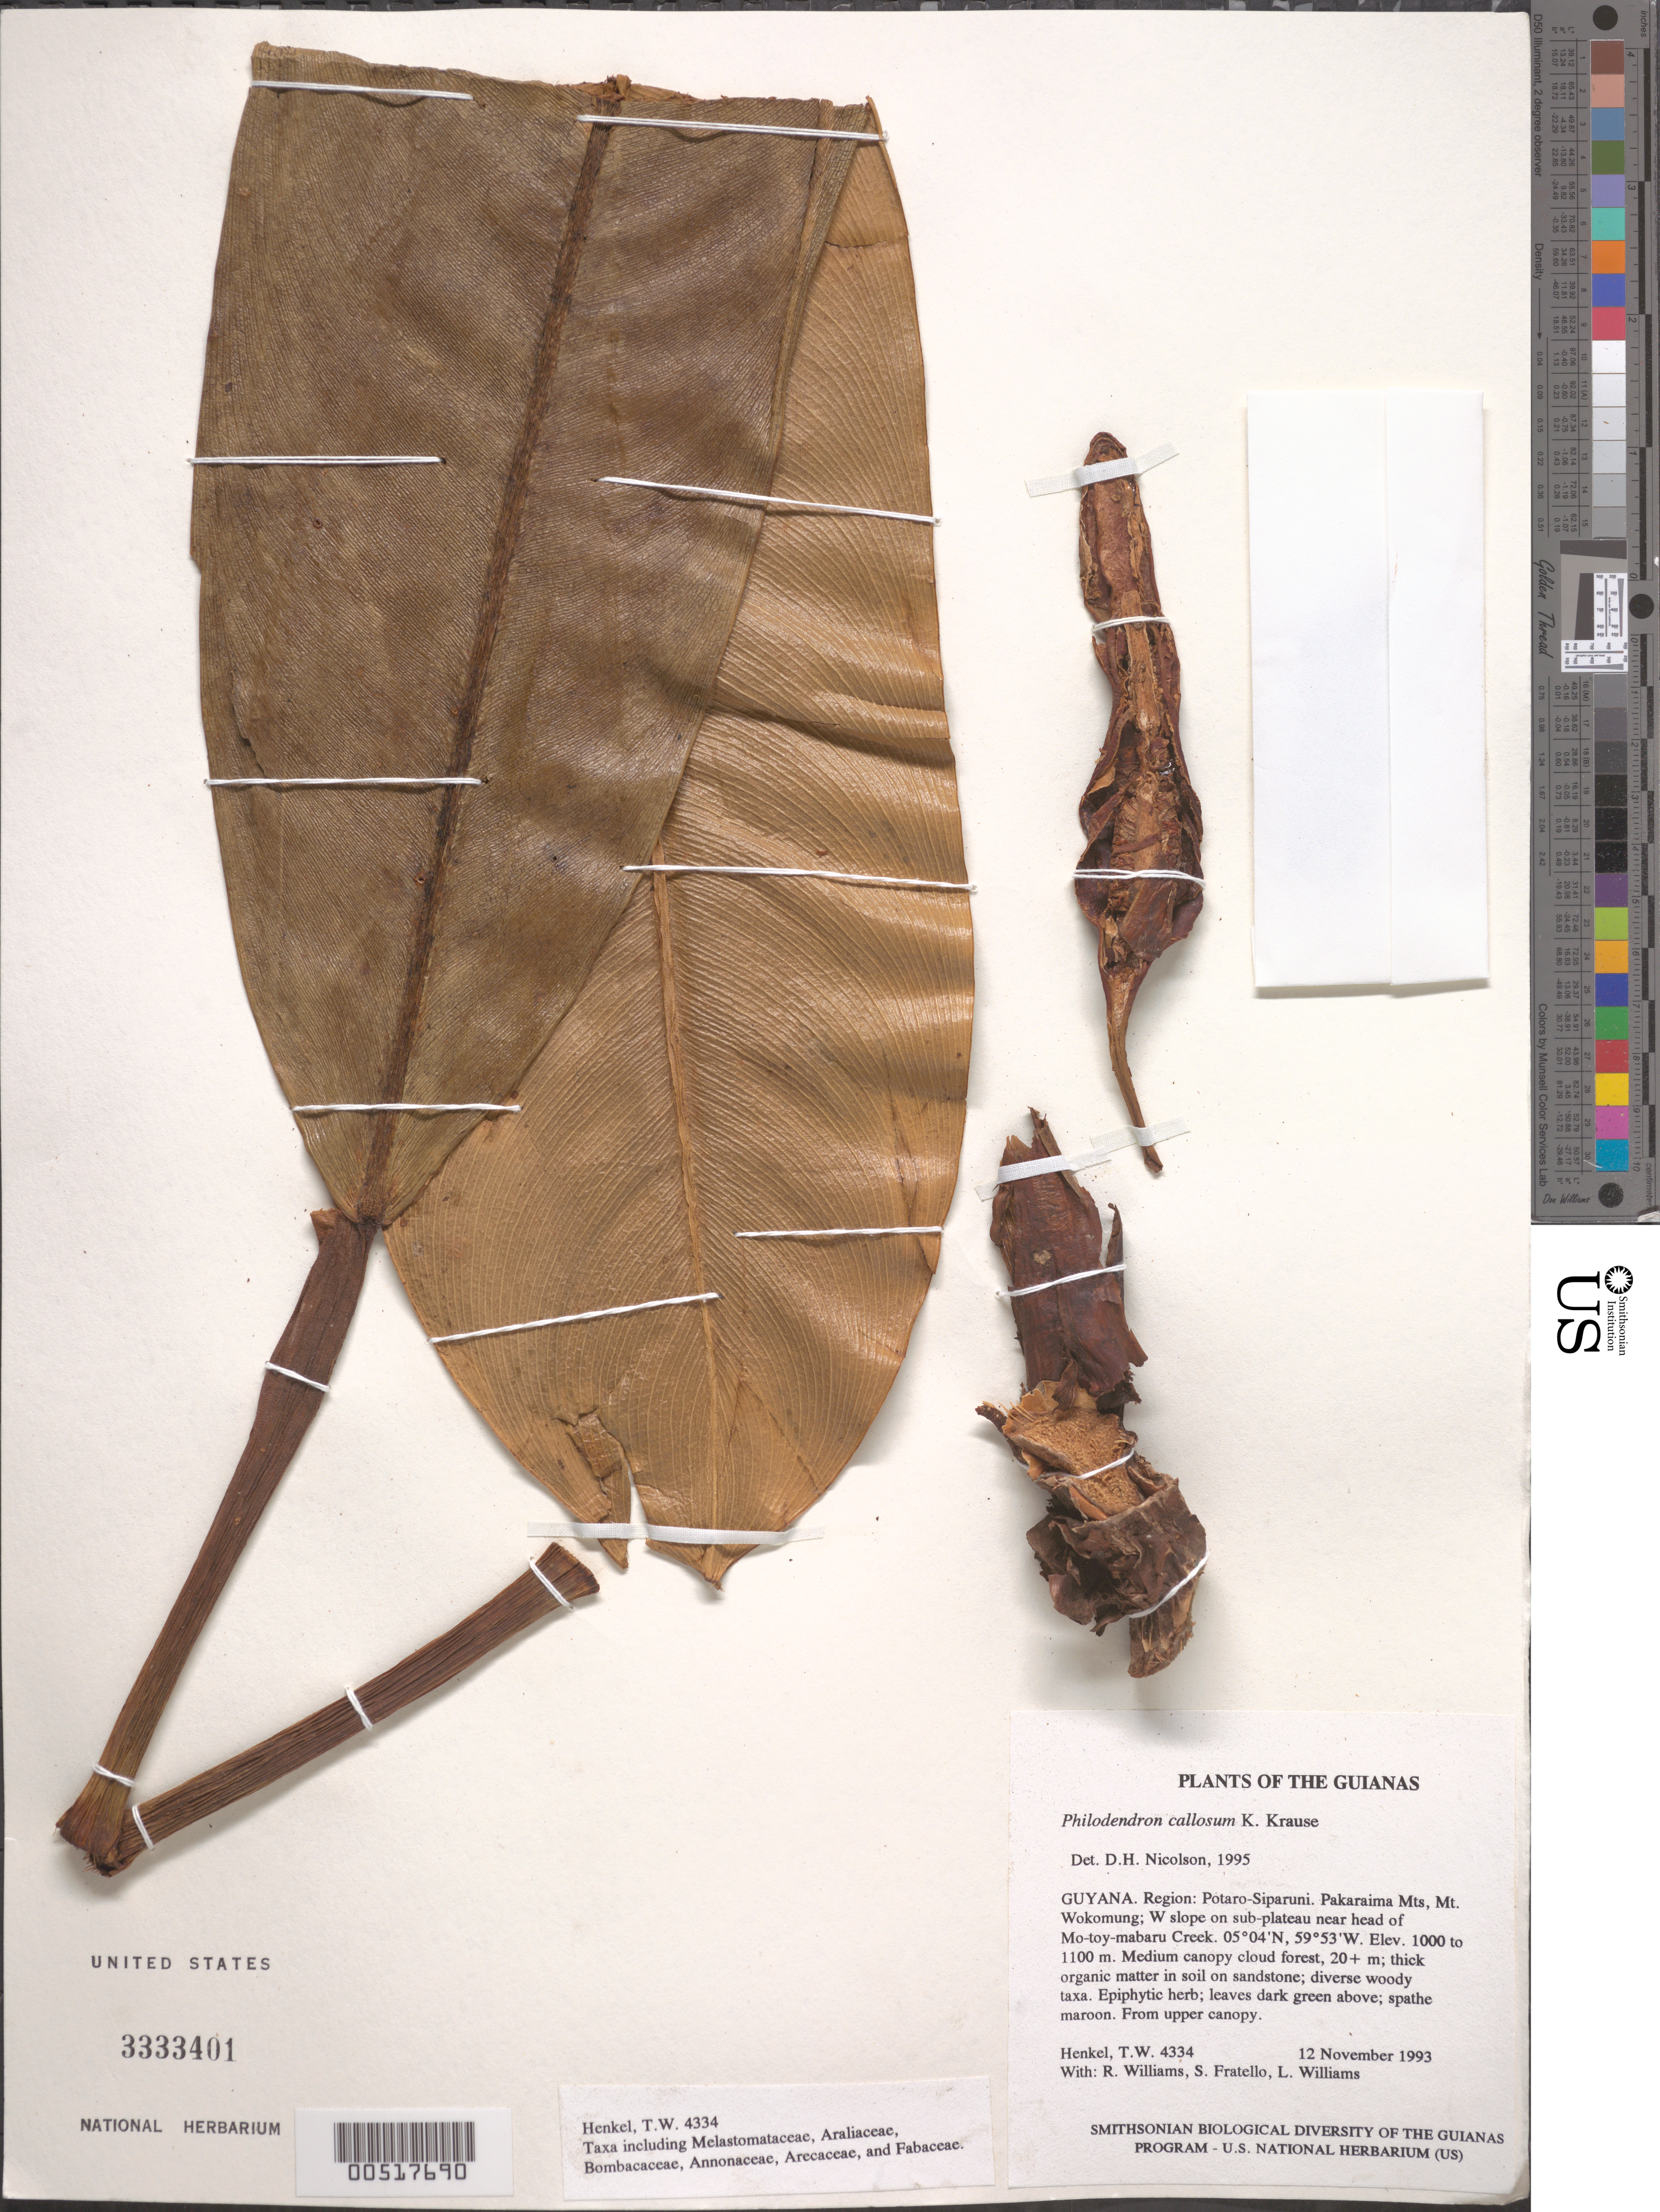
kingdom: Plantae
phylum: Tracheophyta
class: Liliopsida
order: Alismatales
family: Araceae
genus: Philodendron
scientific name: Philodendron callosum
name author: K. Krause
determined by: Nicolson, Dan H.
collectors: T. Henkel, R. Williams, S. Fratello & L. Williams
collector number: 4334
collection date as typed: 12 November 1993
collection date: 1993-11-12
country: Guyana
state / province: Potaro-Siparuni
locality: Pakaraima Mts, Mt. Wokomung; W slope on sub-plateau near head of Mo-toy-mabaru Creek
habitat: Medium canopy cloud forest, 20+ m; thick organic matter in soil on sandstone; diverse woody taxa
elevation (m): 1000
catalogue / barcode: US 3333401